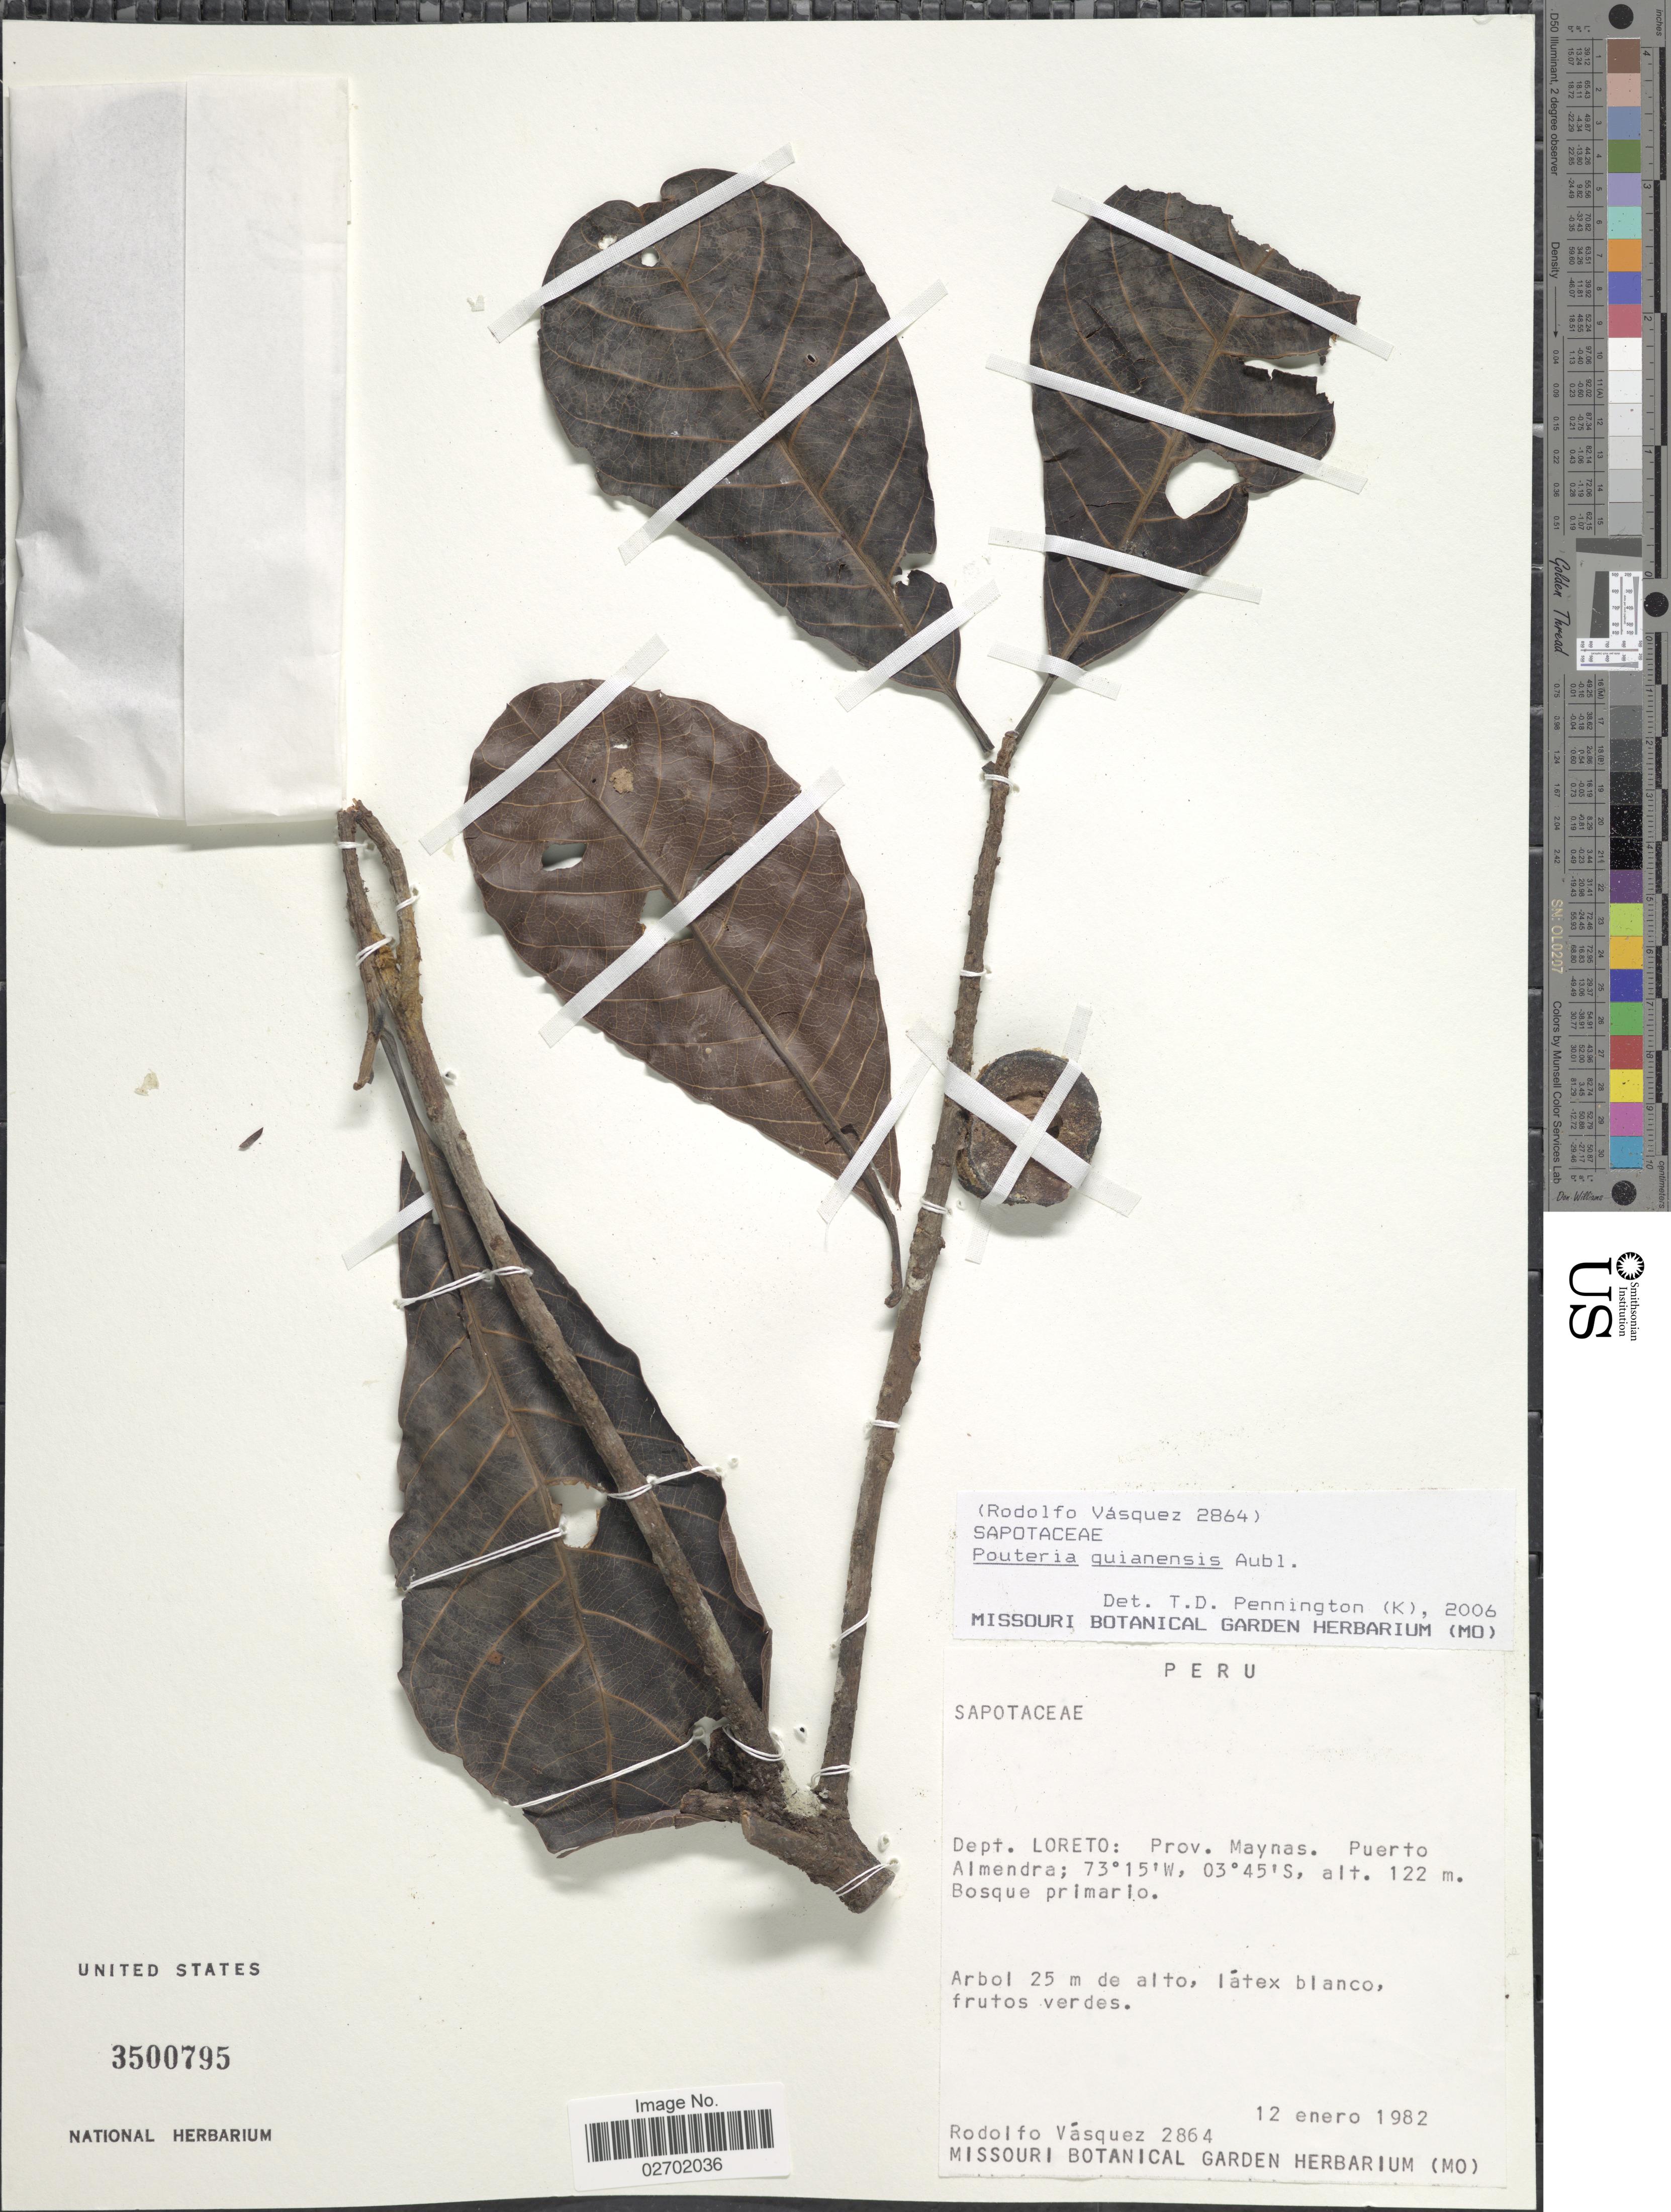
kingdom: Plantae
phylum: Tracheophyta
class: Magnoliopsida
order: Ericales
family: Sapotaceae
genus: Pouteria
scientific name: Pouteria guianensis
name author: Aubl.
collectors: R. Vásquez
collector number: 2864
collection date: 1982-01-12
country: Peru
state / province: Loreto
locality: Prov. Maynas. Puerto Almendra.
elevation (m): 122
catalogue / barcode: US 3500795